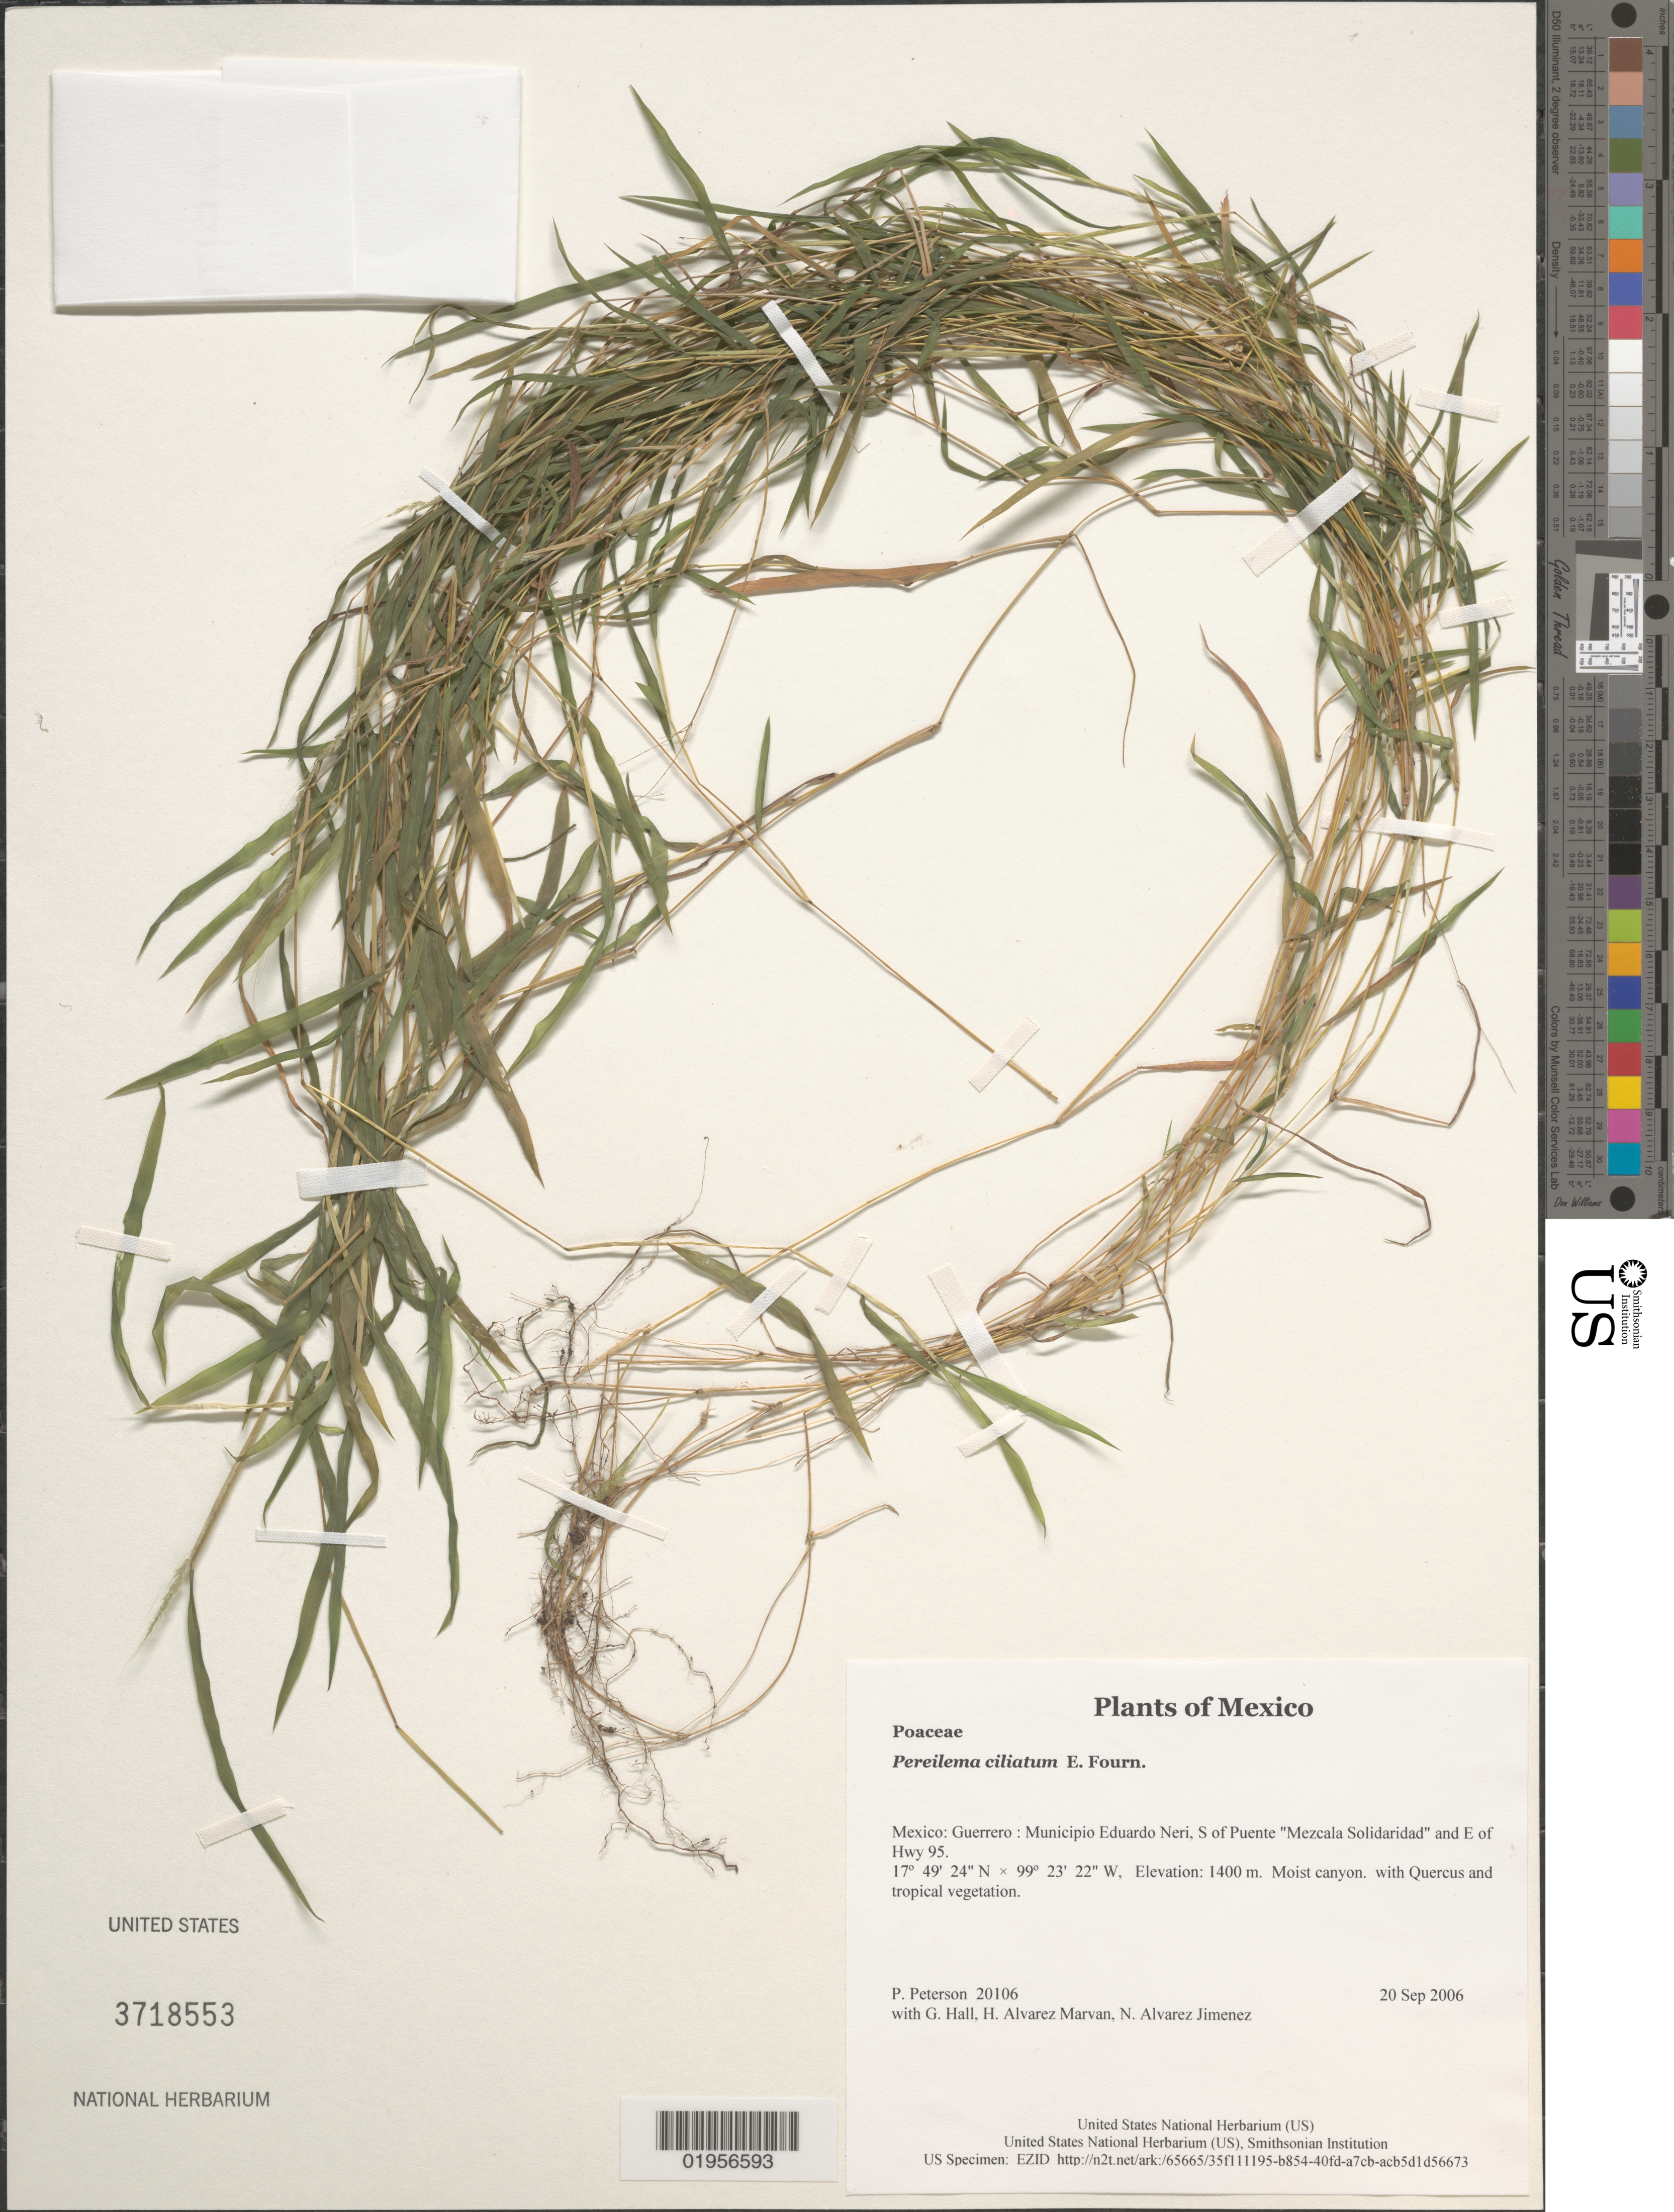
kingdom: Plantae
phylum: Tracheophyta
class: Liliopsida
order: Poales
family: Poaceae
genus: Pereilema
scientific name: Pereilema ciliatum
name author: E. Fourn.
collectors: P. M. Peterson, G. Hall, H. Alvarez Marvan & N. Alvarez Jimenez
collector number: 20106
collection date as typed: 20 Sep 2006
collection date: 2006-09-20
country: Mexico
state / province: Guerrero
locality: Municipio Eduardo Neri, S of Puente "Mezcala Solidaridad" and E of Hwy 95.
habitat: Moist canyon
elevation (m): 1400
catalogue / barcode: US 3718553